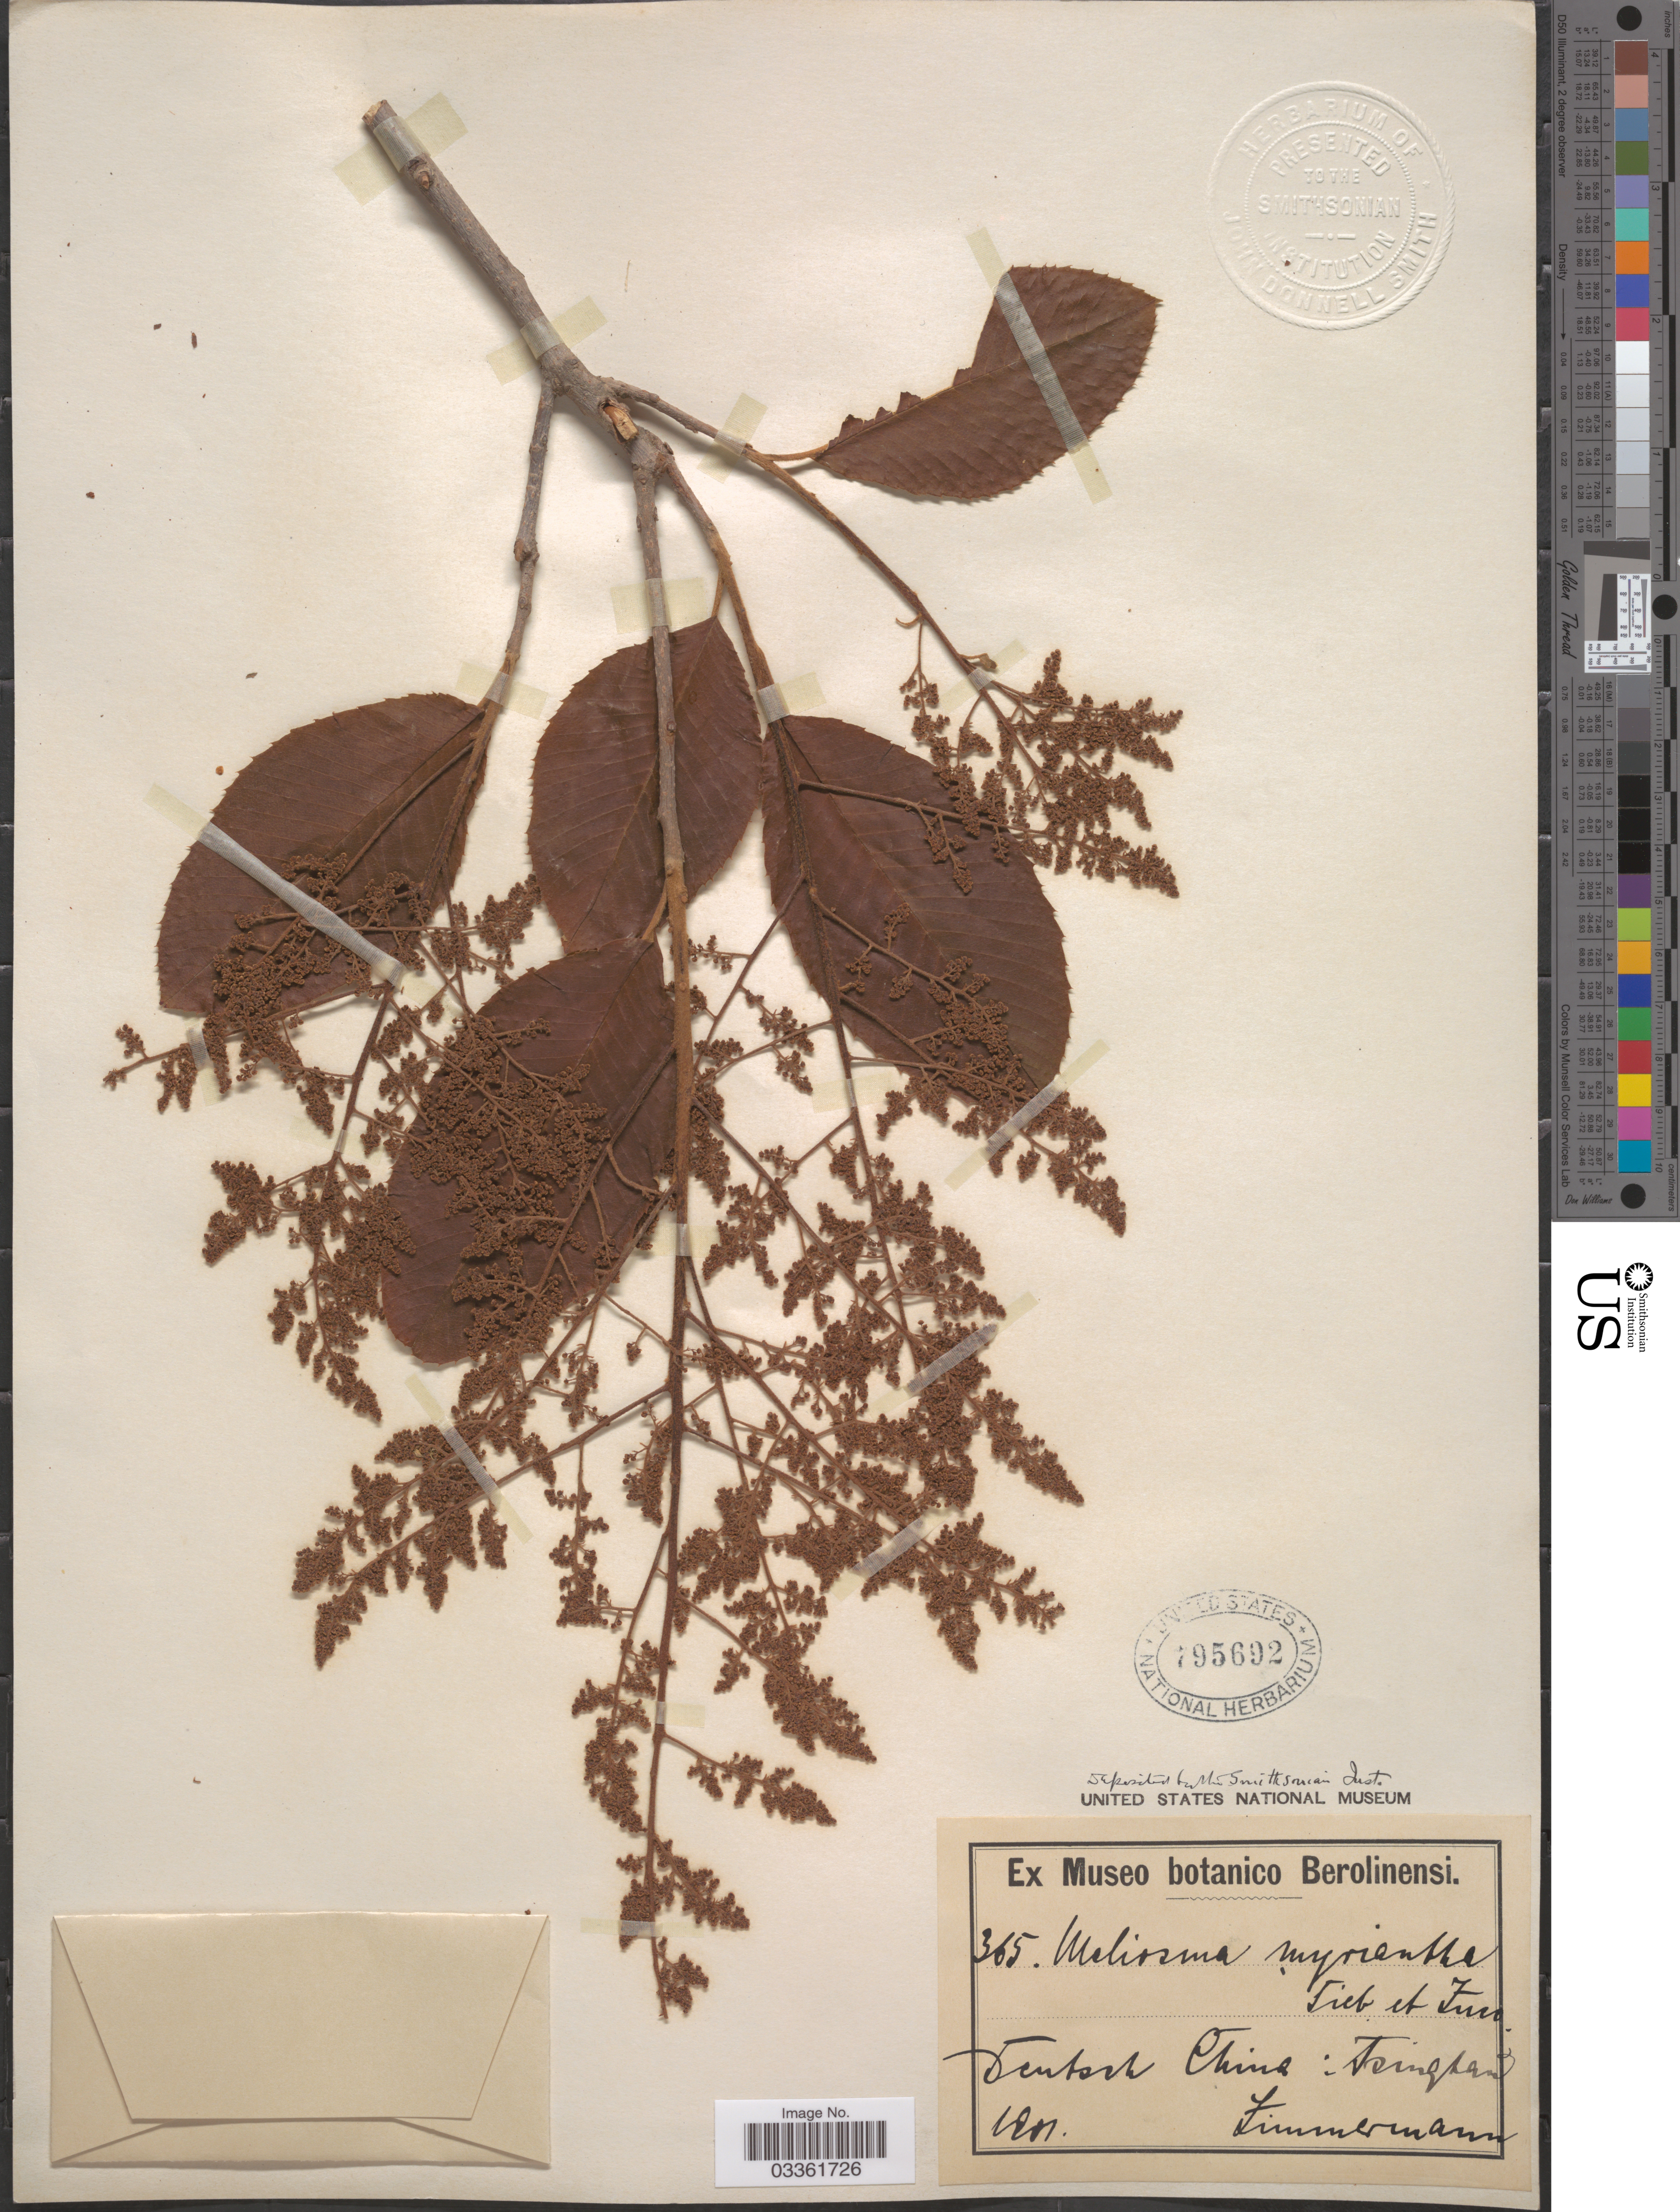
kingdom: Plantae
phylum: Tracheophyta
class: Magnoliopsida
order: Proteales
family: Sabiaceae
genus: Meliosma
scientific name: Meliosma myriantha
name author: Siebold & Zucc.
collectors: -. Zimmermann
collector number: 365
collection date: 1901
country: China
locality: Deutsch China: Tsingtao.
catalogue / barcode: US 795692